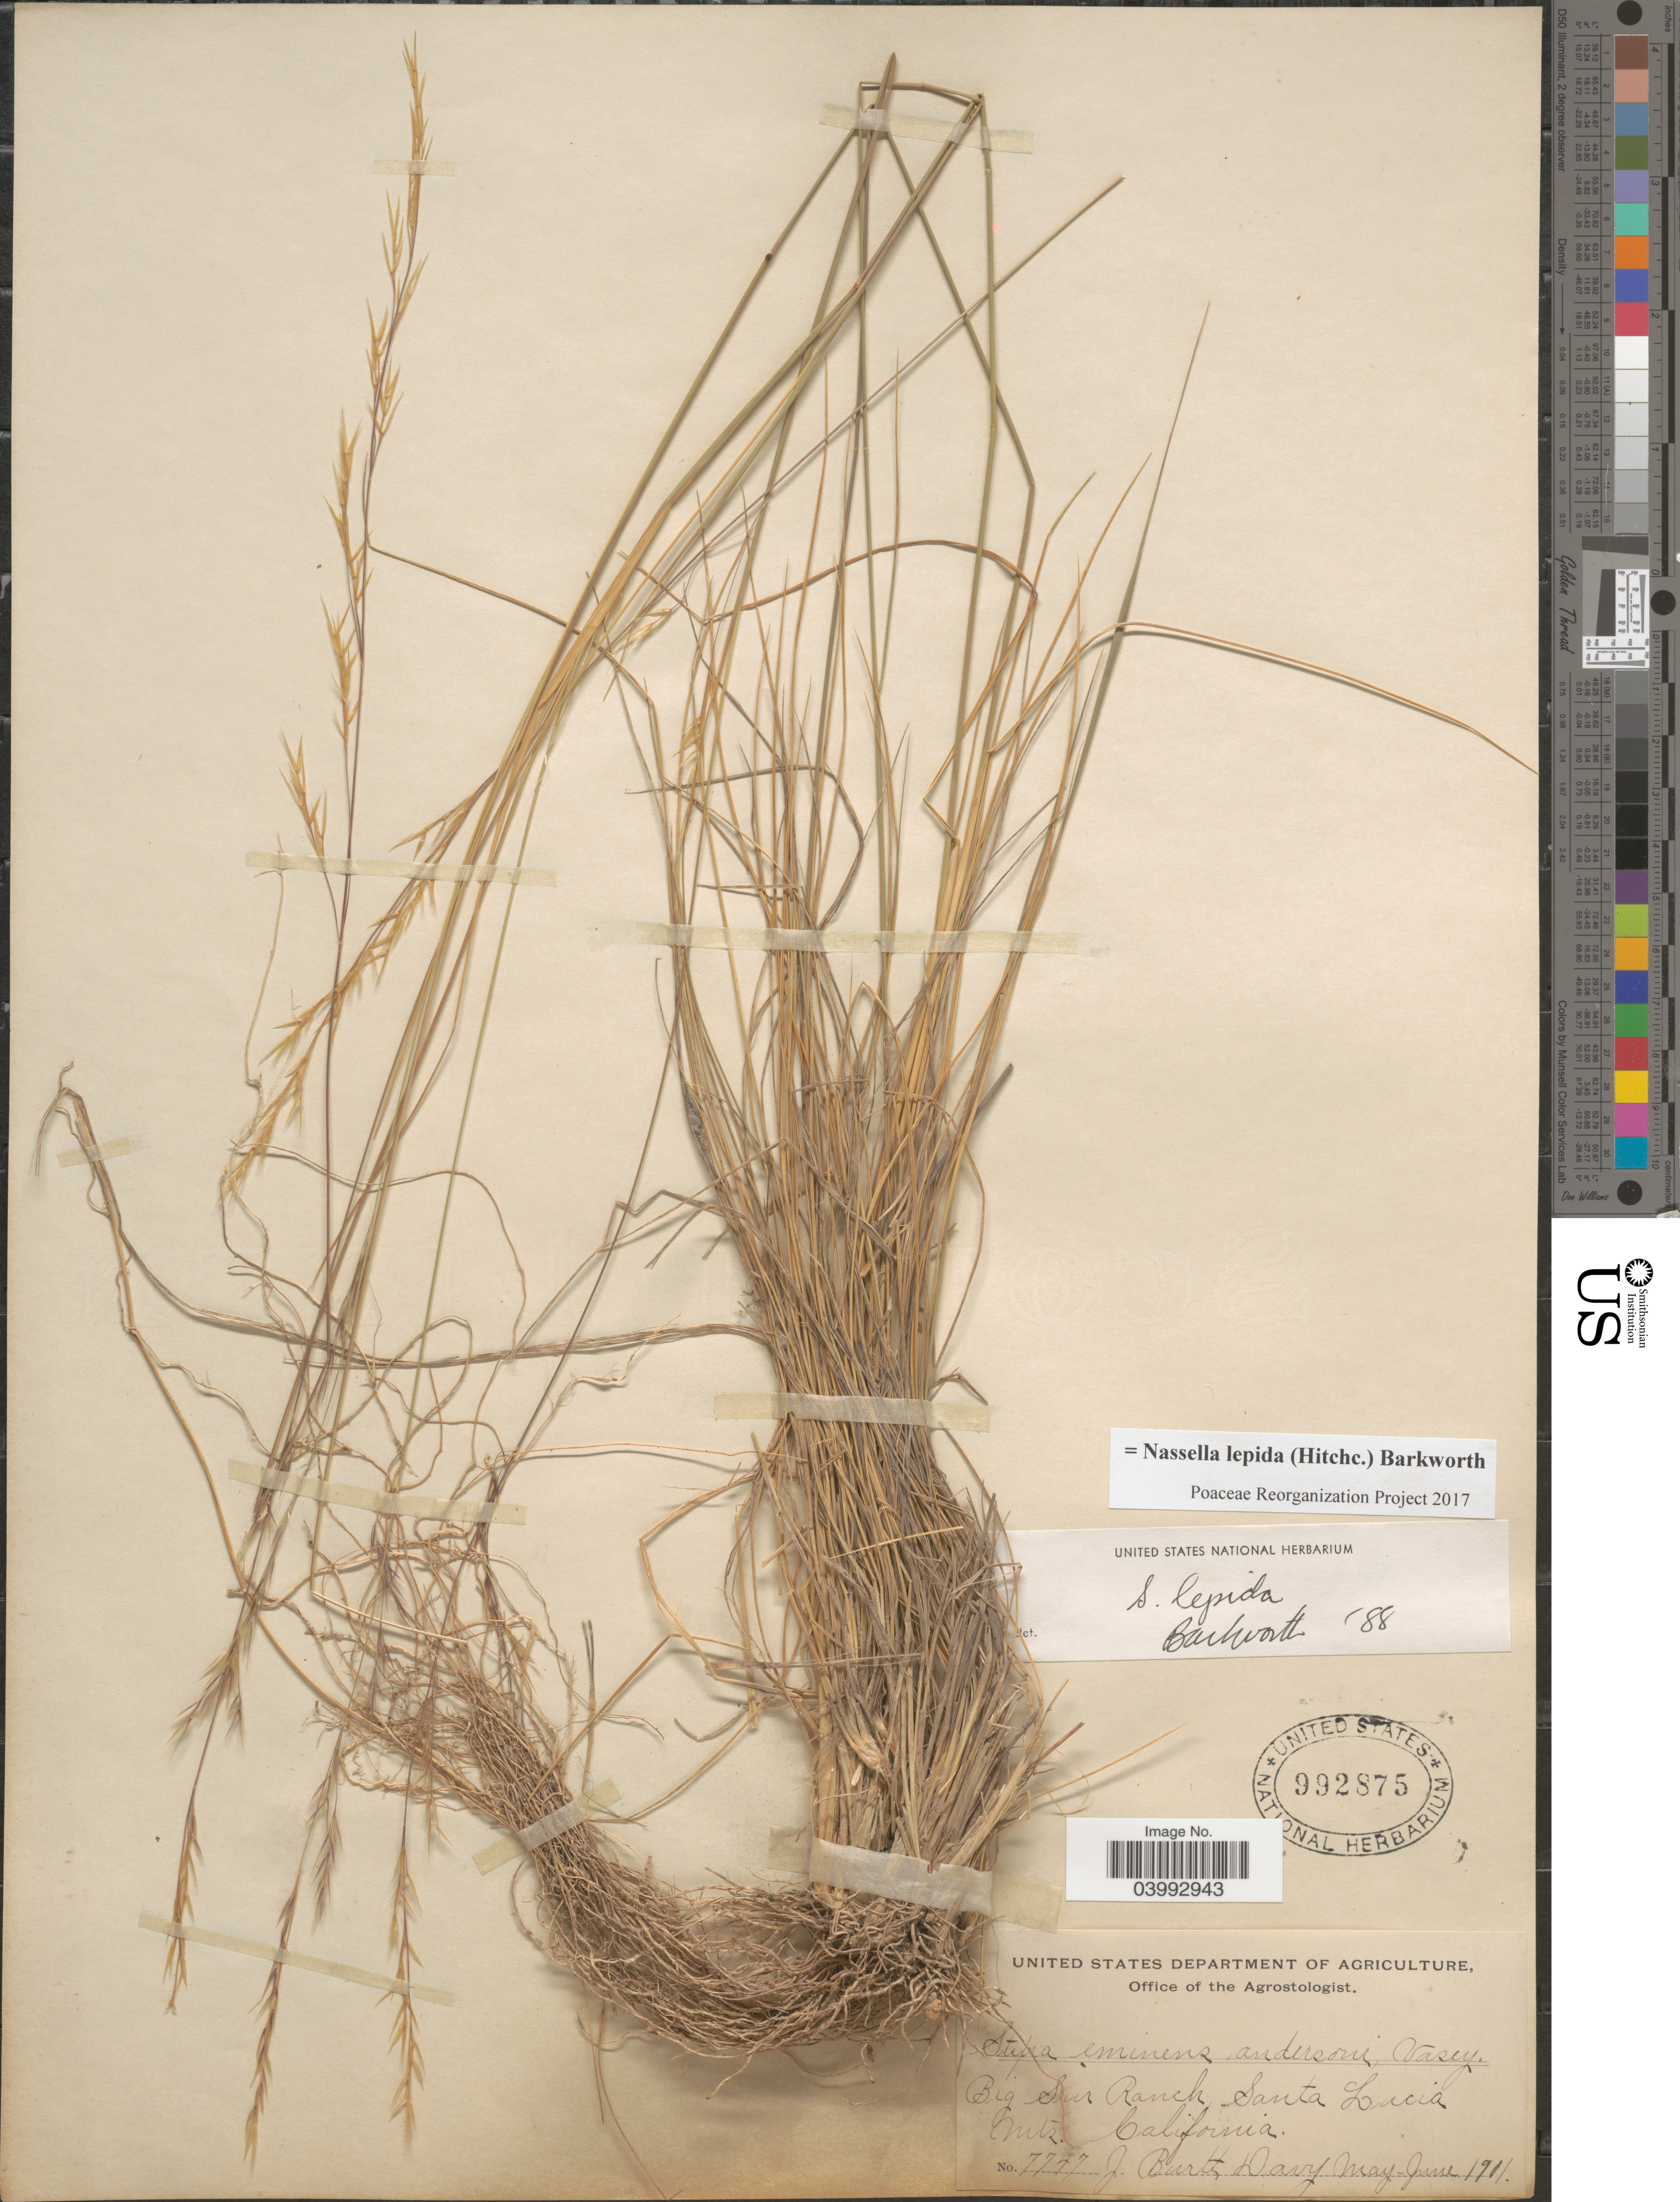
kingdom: Plantae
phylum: Tracheophyta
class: Liliopsida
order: Poales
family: Poaceae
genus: Nassella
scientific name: Nassella lepida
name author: (Hitchc.) Barkworth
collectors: J. Burtt Davy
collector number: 7747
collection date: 1901-05/1901-06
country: United States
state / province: California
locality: Big Sur Ranch, Santa Lucia Mts.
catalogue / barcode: US 992875